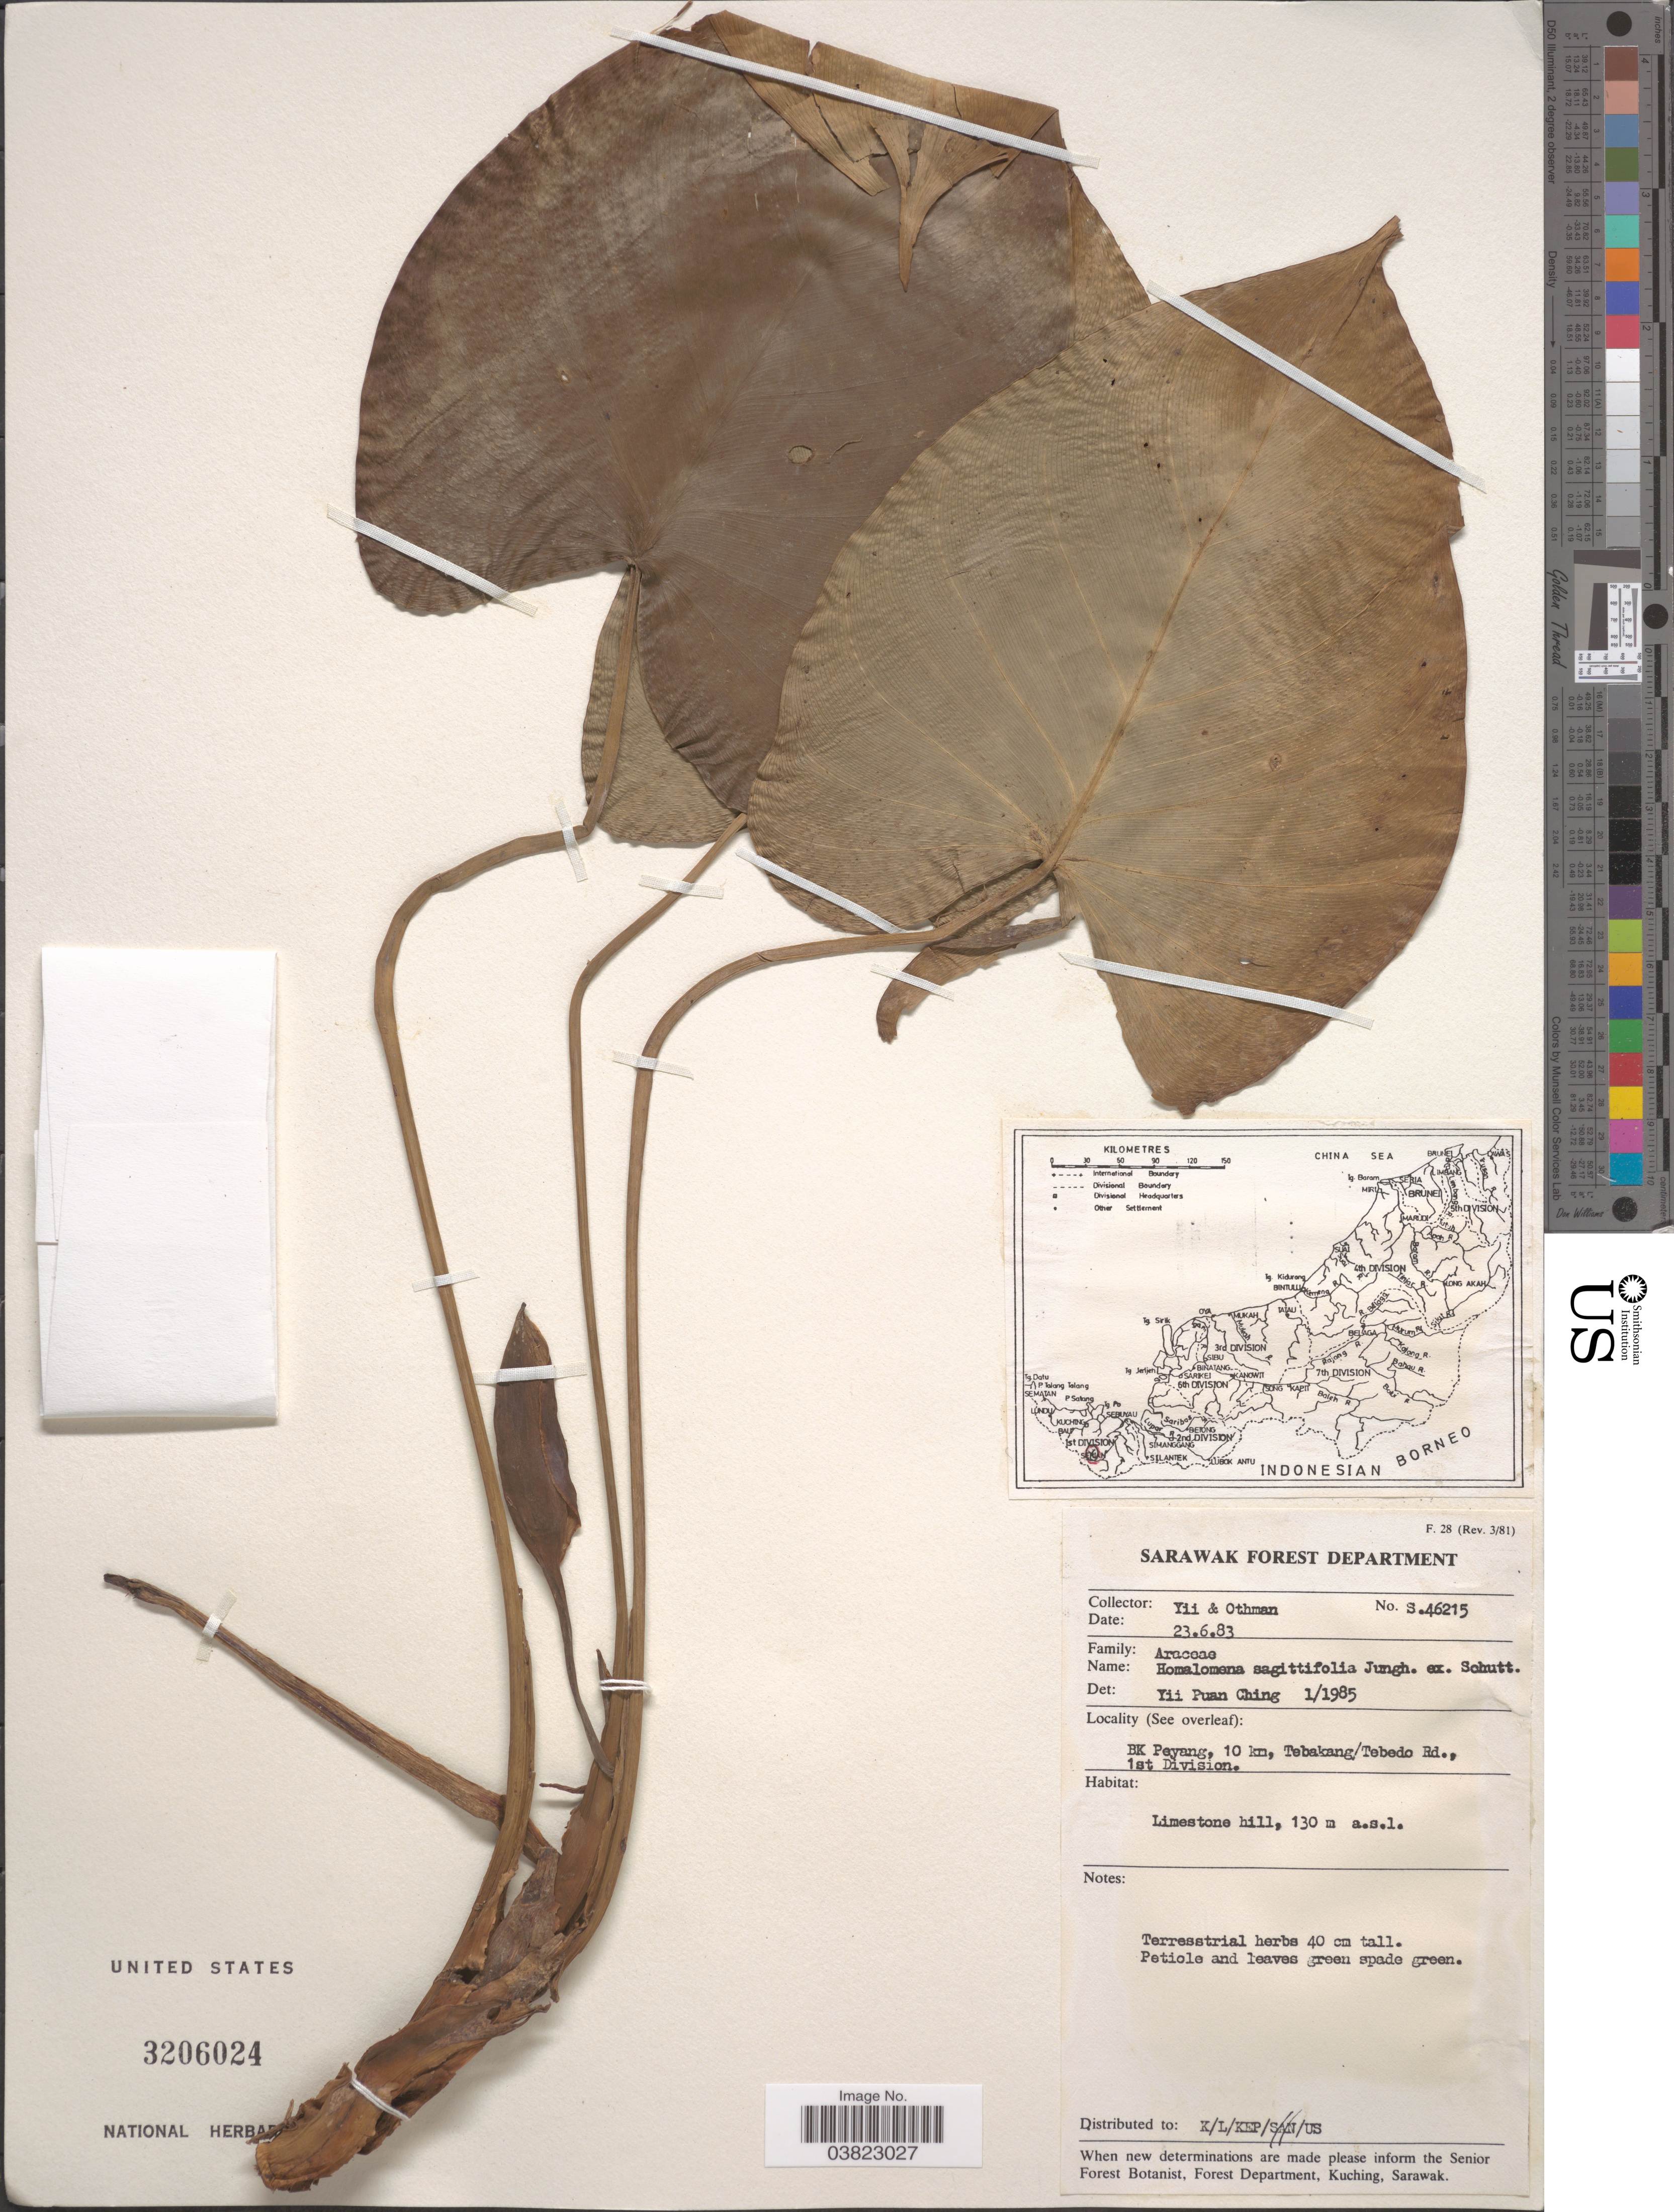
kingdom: Plantae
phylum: Tracheophyta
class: Liliopsida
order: Alismatales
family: Araceae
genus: Homalomena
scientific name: Homalomena sagitifolium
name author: Jungh. ex Schott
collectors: -. Yii & Othman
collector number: S.46215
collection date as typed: Transcribed d/m/y: 23/6/83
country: Malaysia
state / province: Sarawak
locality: BK Peyang, 10 km. Tebakang/ Tebedo Rd., 1st Division.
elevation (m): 130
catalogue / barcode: US 3206024